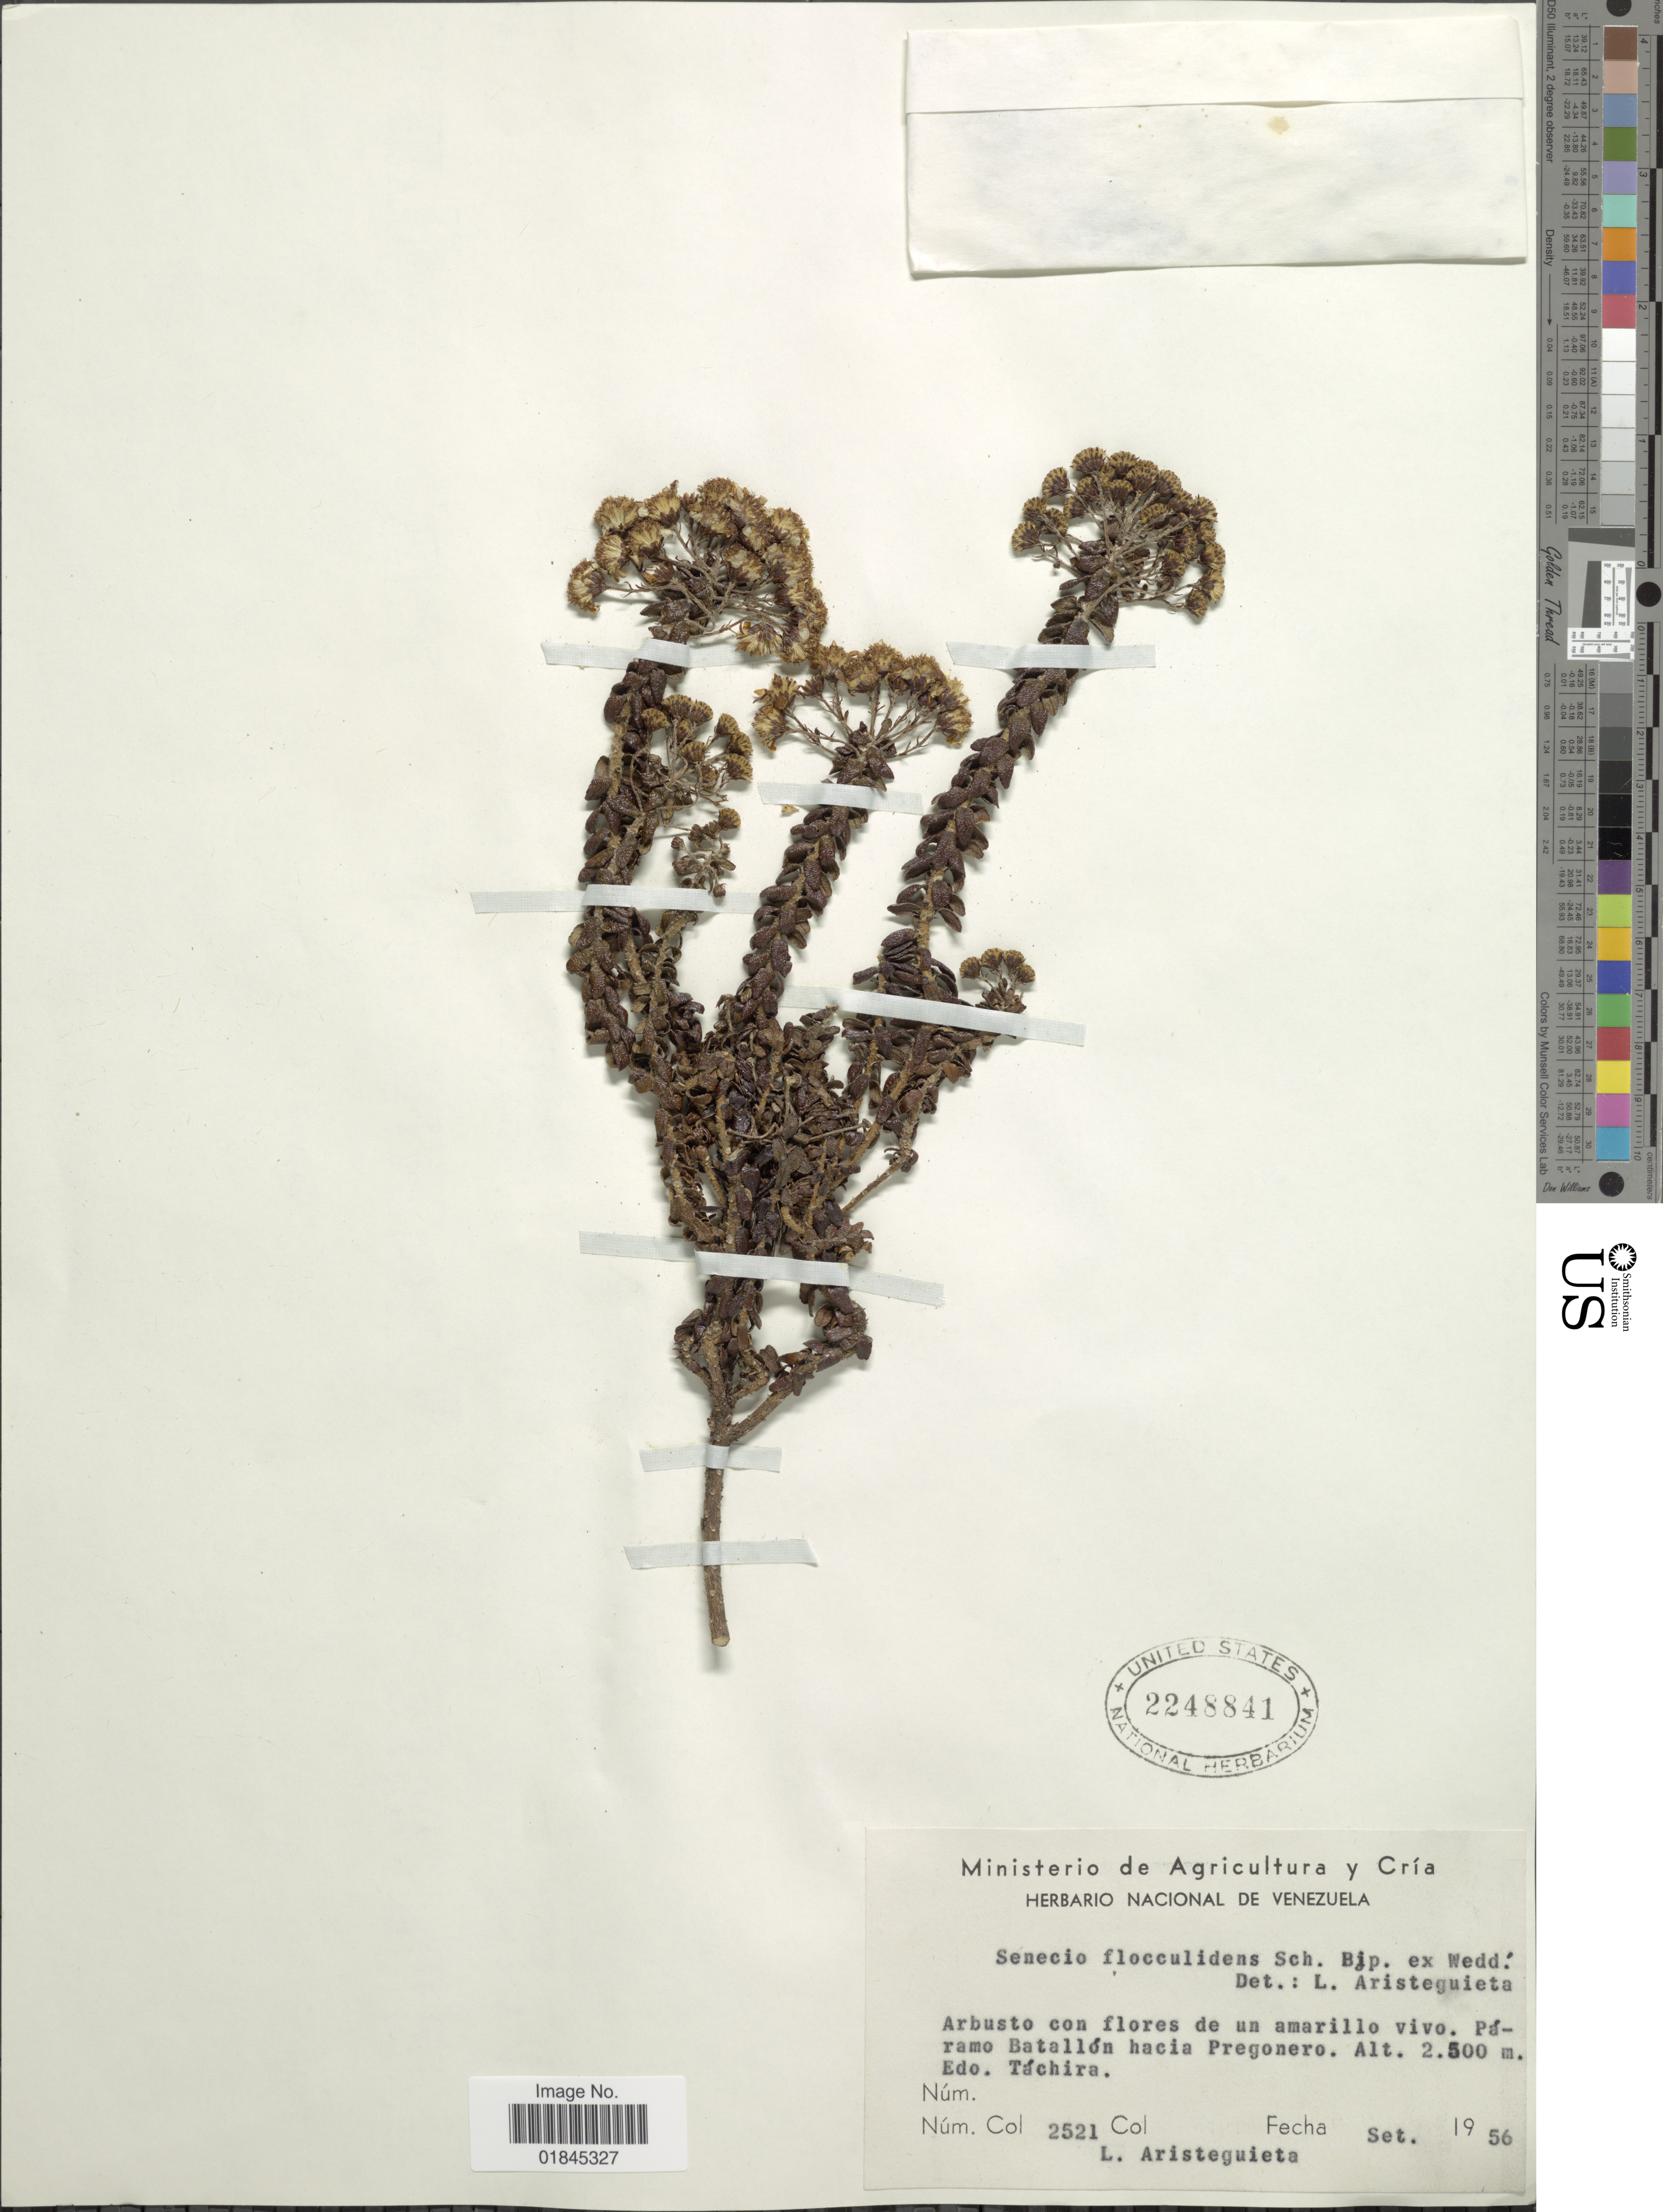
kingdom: Plantae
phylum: Tracheophyta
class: Magnoliopsida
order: Asterales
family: Asteraceae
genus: Pentacalia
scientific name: Pentacalia flocculidens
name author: (Sch. Bip. ex Wedd.) Cuatrec.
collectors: L. Aristeguieta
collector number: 2521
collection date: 1956-09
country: Venezuela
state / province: Tachira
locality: Páramo Batallón hacia Pregonero. Edo. Táchira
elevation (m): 2500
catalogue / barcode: US 2248841